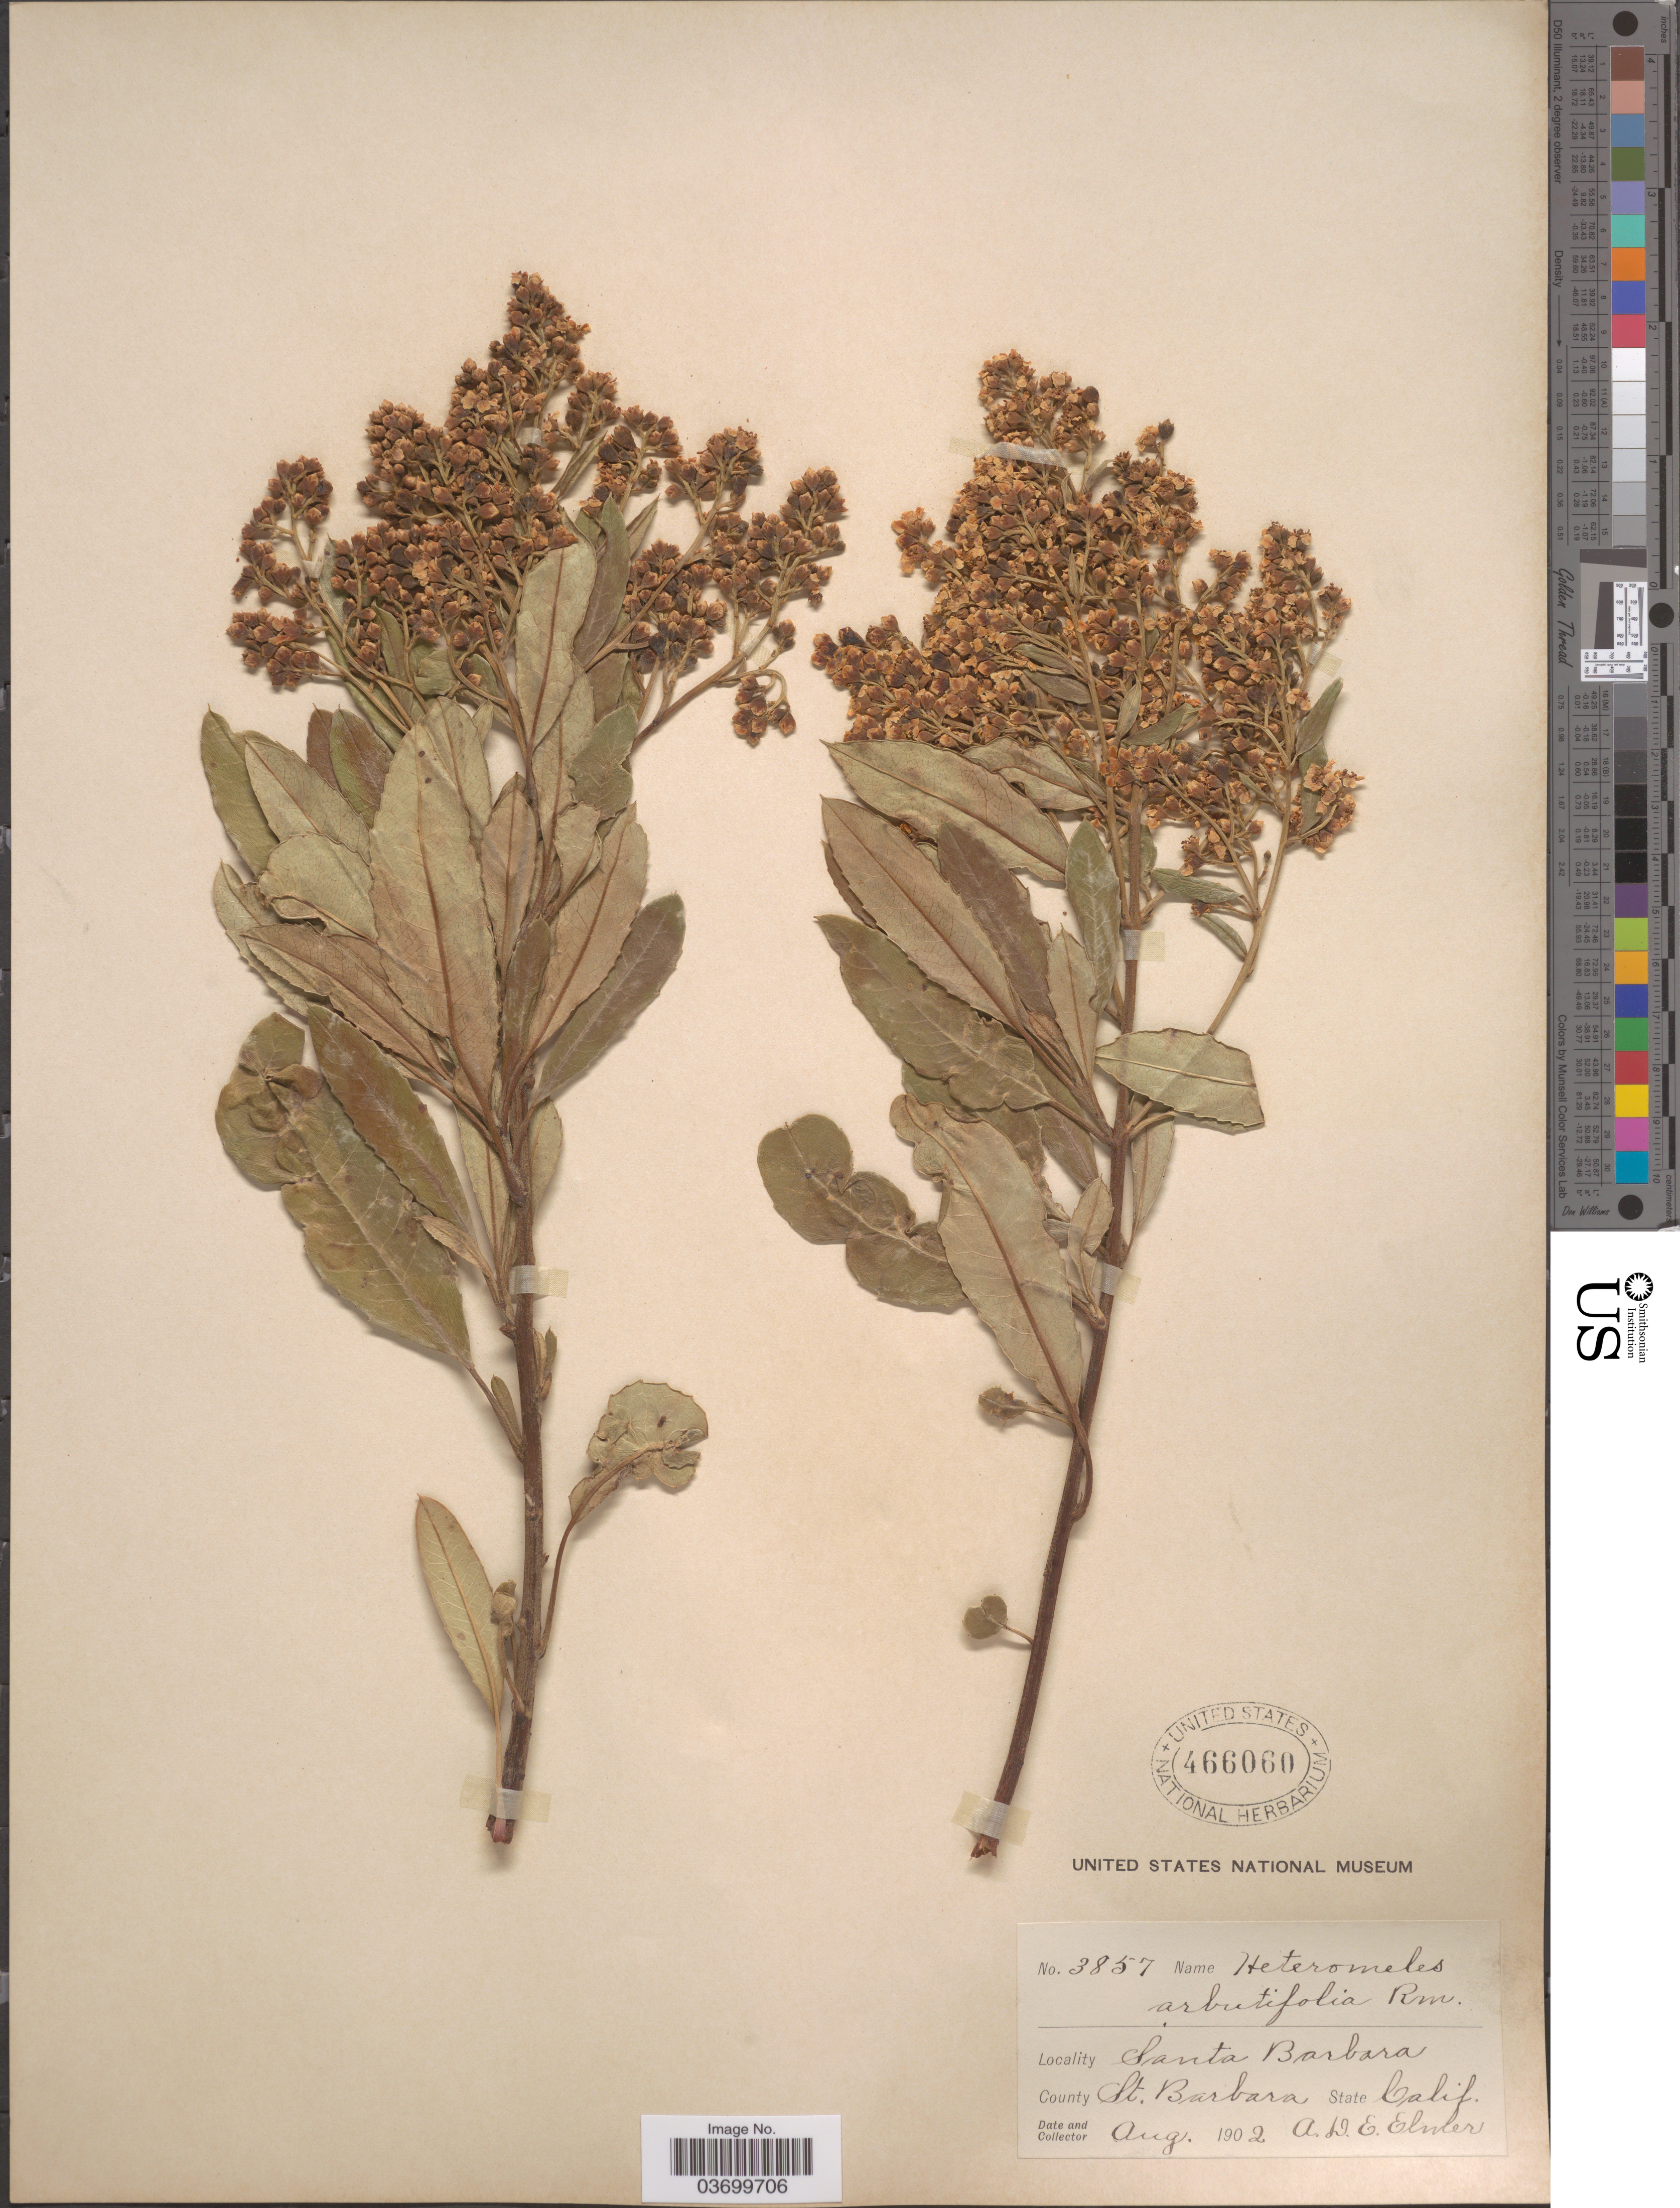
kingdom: Plantae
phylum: Tracheophyta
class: Magnoliopsida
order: Rosales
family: Rosaceae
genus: Heteromeles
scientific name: Heteromeles arbutifolia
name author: (Lindl.) Roemer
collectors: A. D. E. Elmer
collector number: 3857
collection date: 1902-08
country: United States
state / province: California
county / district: Santa Barbara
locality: Santa Barbara. County. St. Barbara.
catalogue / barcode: US 466060